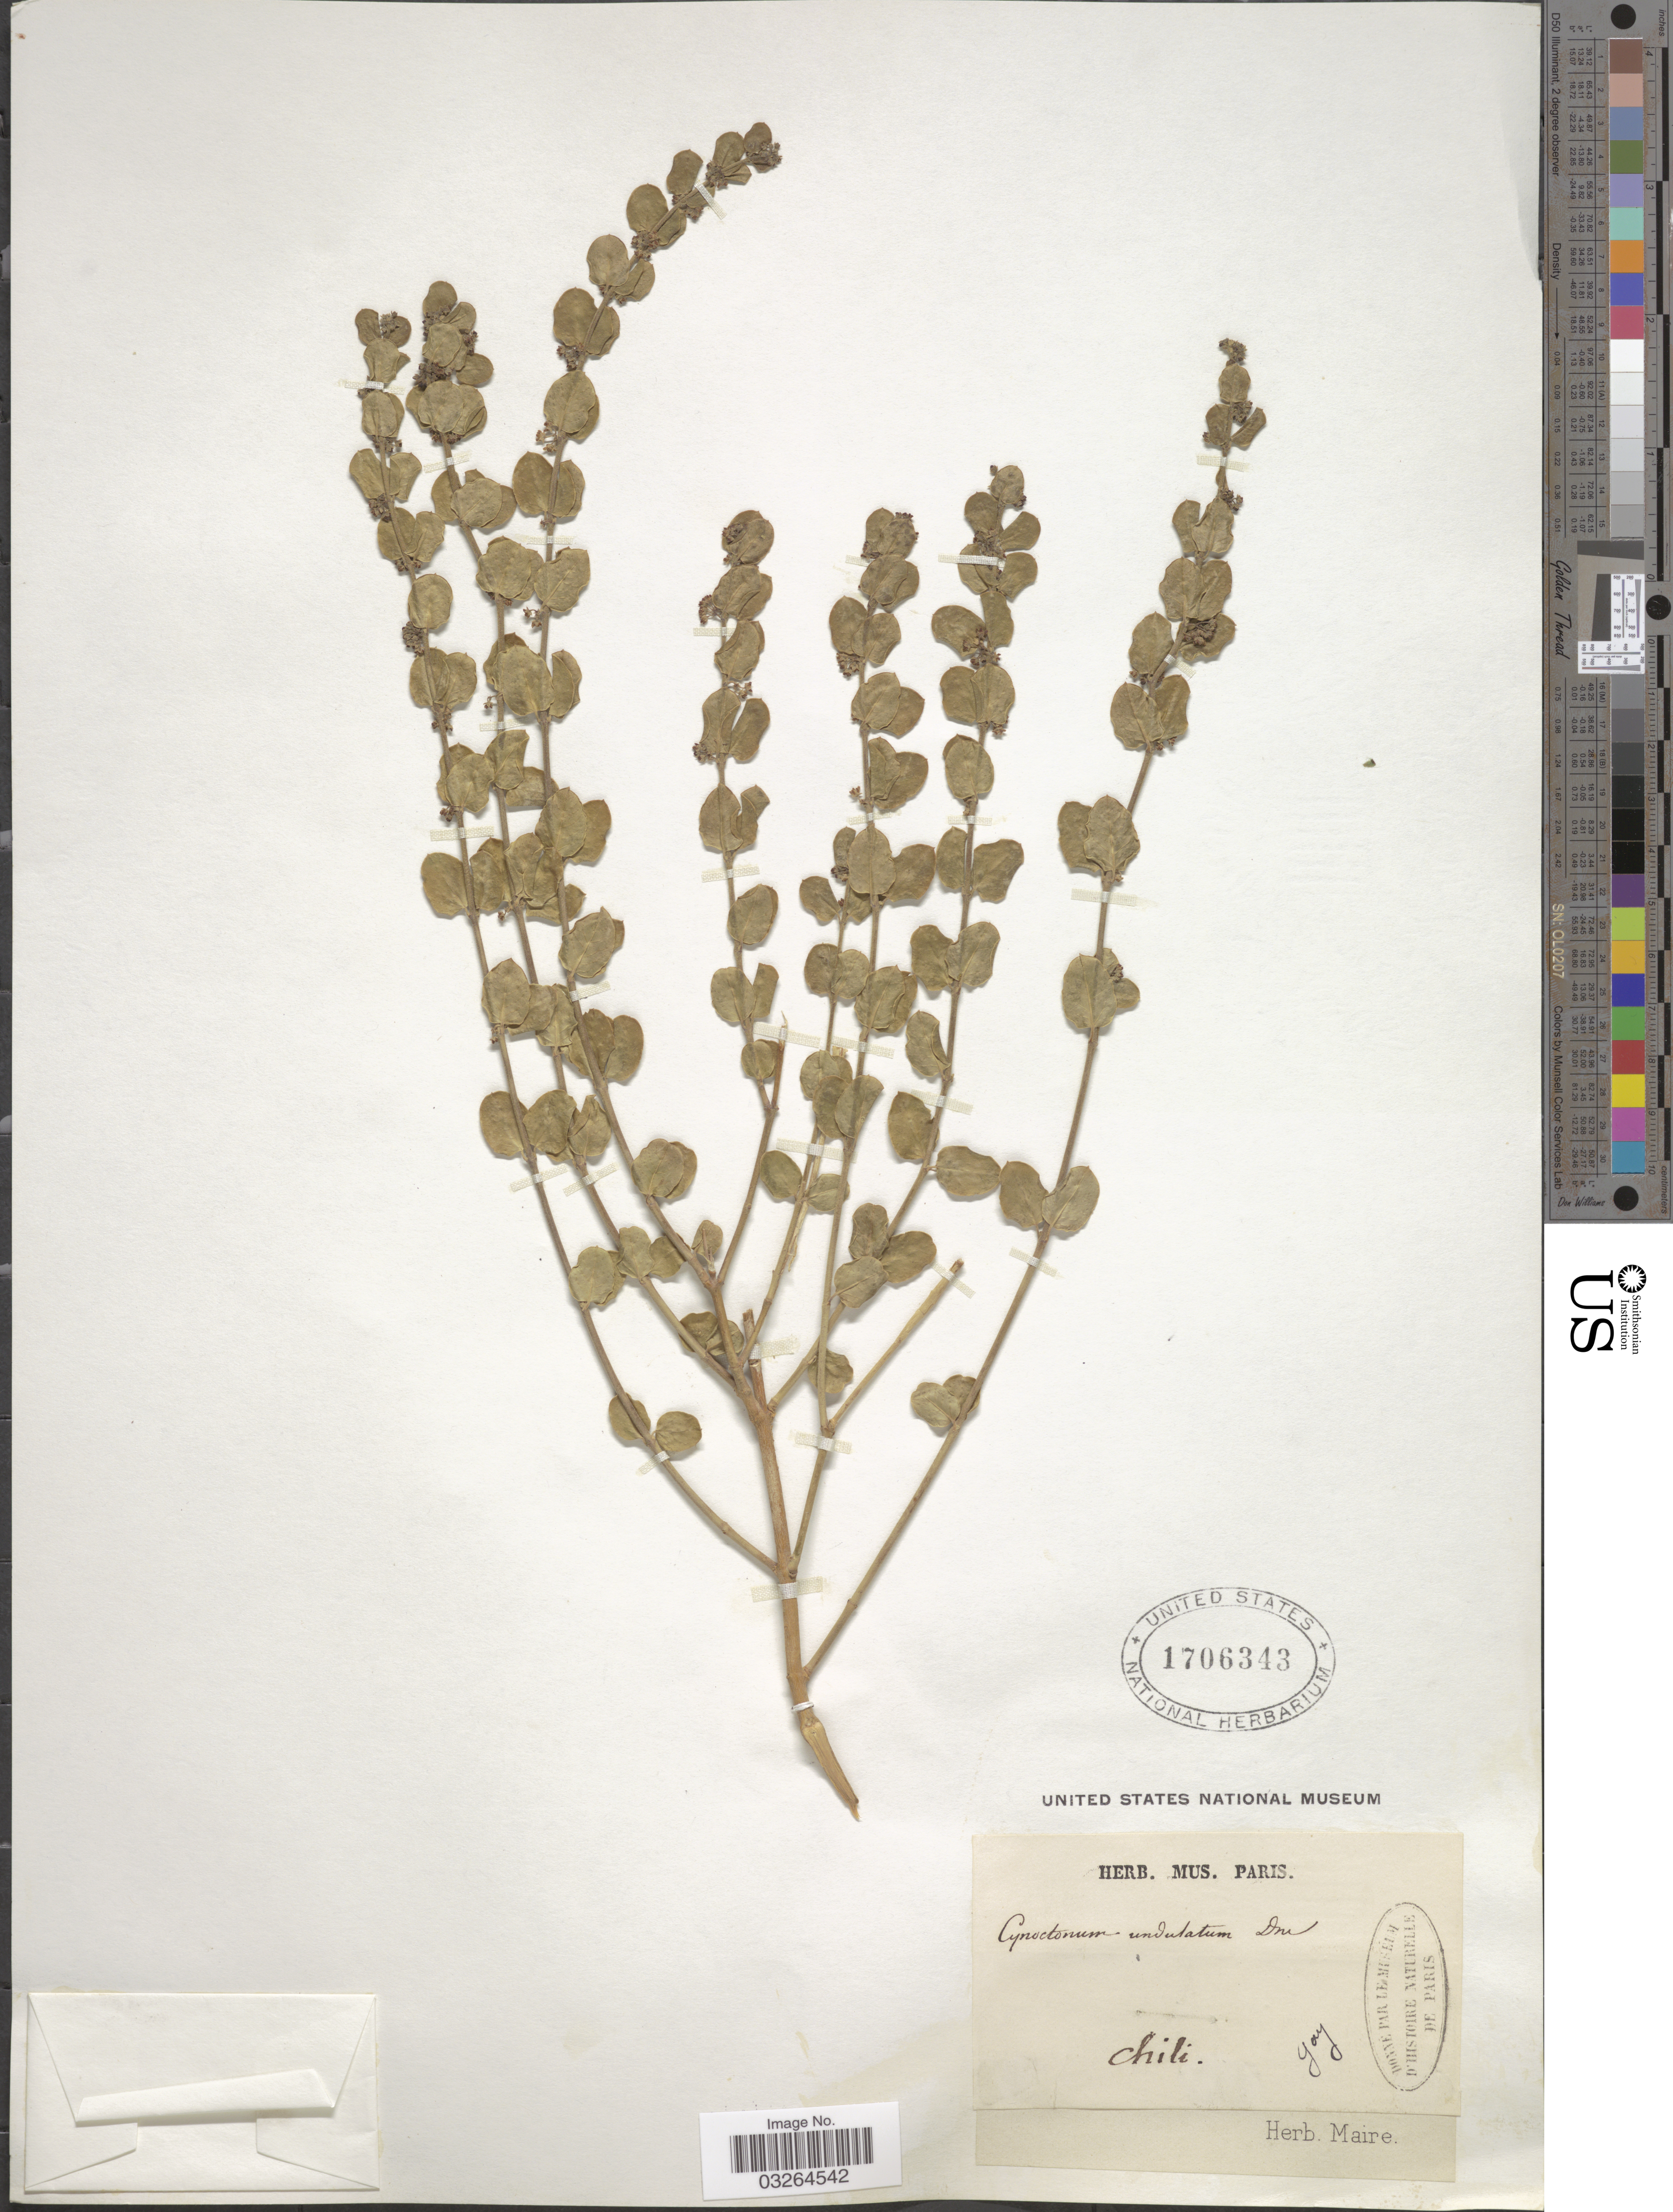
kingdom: Plantae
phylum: Tracheophyta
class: Magnoliopsida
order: Gentianales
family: Apocynaceae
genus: Cynanchum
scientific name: Cynanchum undulatum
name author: Jacq.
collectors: ex herb. Mus. Paris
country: Chile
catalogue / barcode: US 1706343